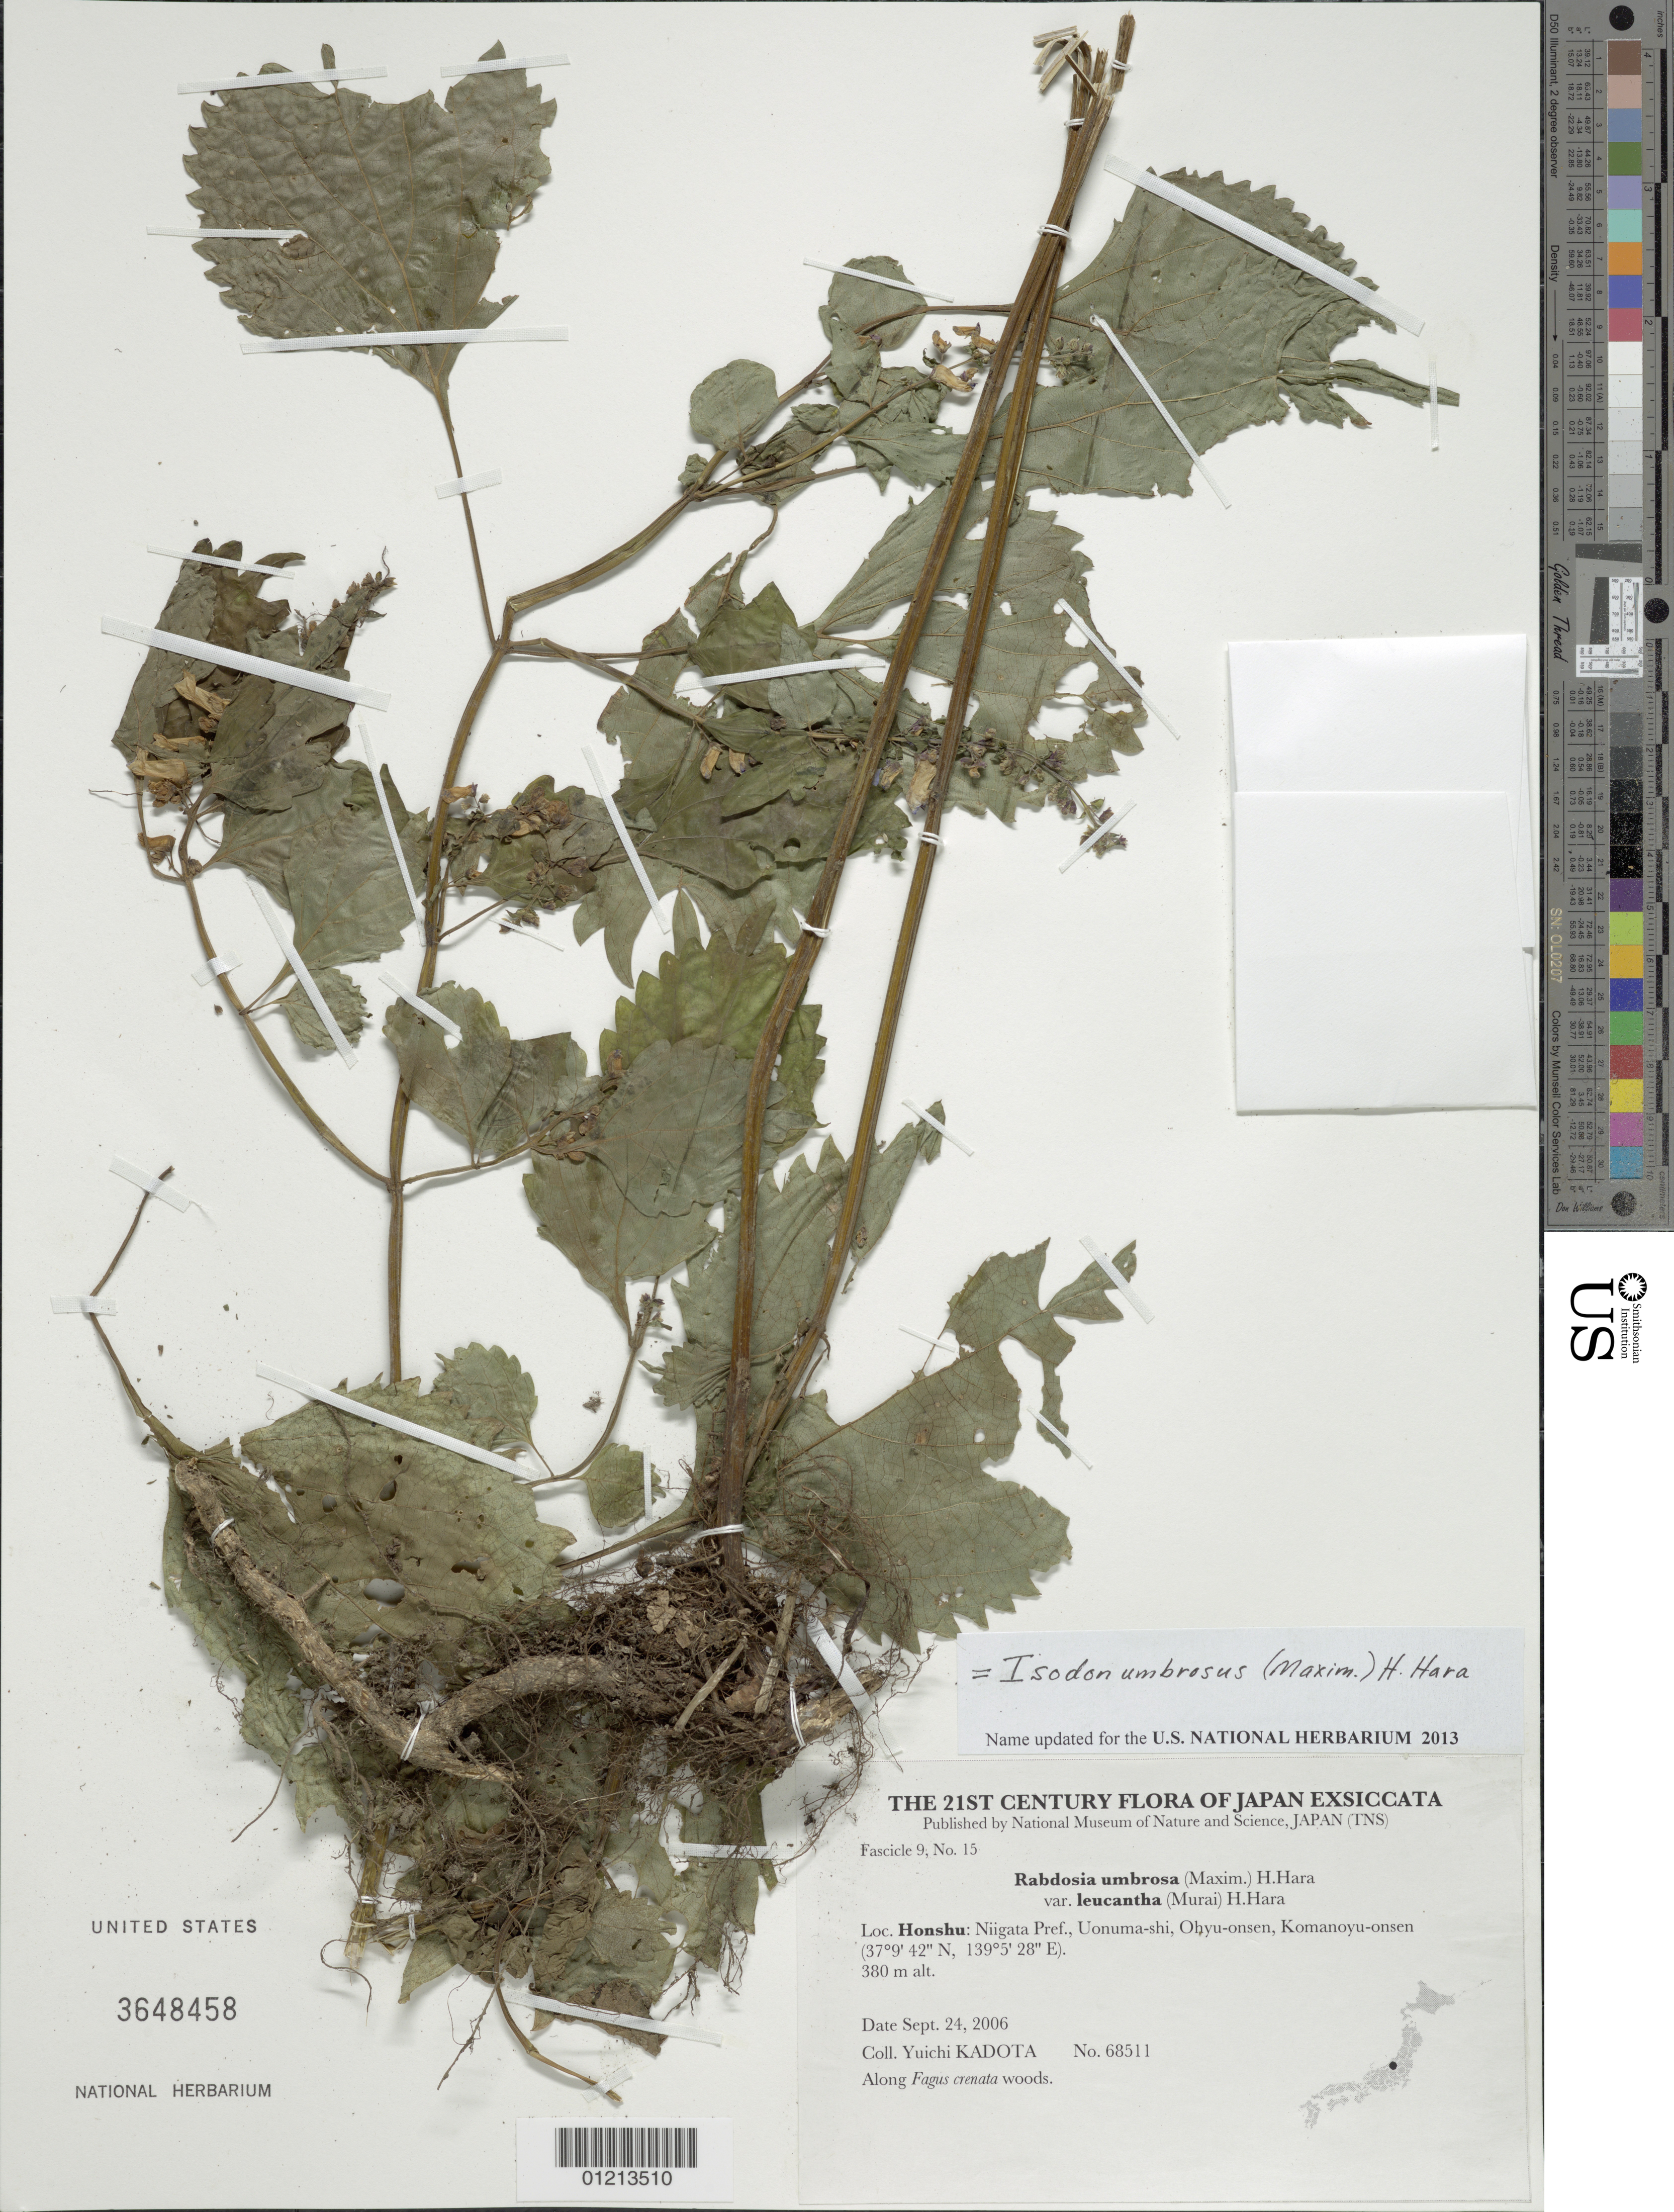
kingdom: Plantae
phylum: Tracheophyta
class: Magnoliopsida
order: Lamiales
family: Lamiaceae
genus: Isodon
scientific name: Isodon umbrosus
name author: (Maxim.) H. Hara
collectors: Y. Kadota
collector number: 68511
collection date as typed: Sept. 24, 2006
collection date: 2006-09-24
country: Japan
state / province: Niigata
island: Honshu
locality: Uonuma-Shi, Ohyu-Onsen, Komanoyu-Onsen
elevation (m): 380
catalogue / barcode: US 3648458